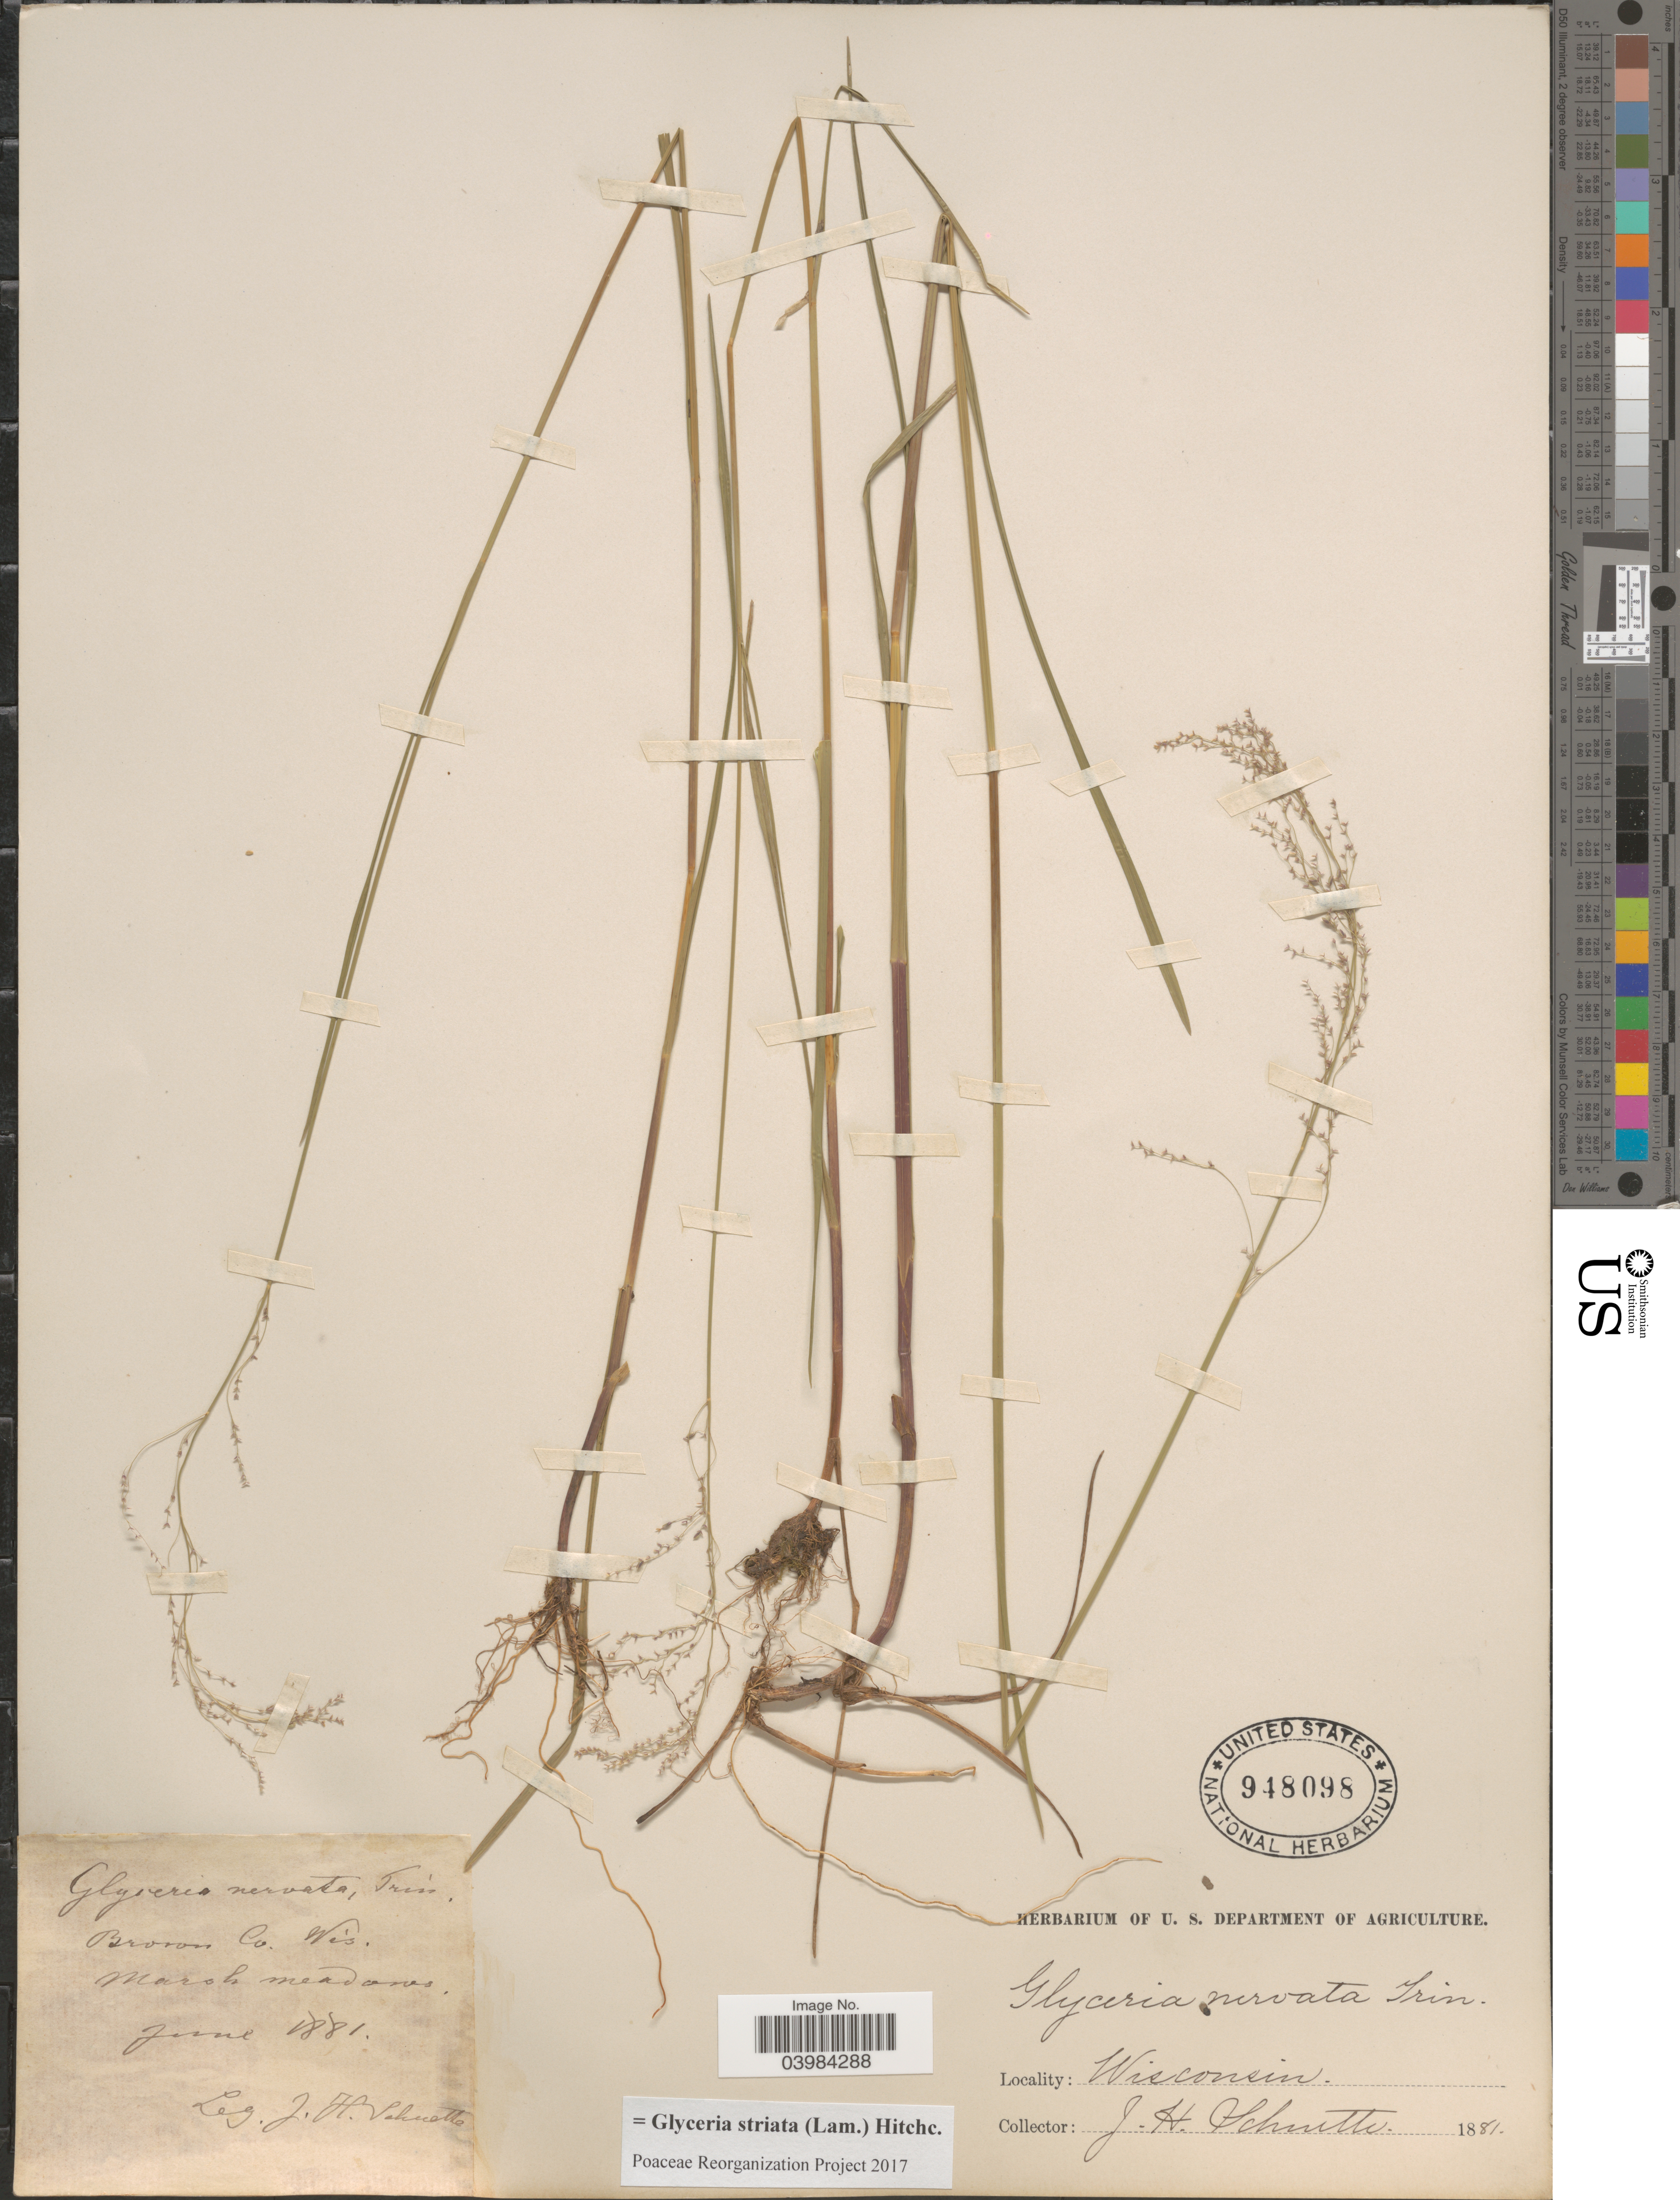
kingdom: Plantae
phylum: Tracheophyta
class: Liliopsida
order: Poales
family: Poaceae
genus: Glyceria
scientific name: Glyceria striata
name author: (Lam.) Hitchc.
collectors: J. H. Schuette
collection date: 1881-06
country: United States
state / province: Wisconsin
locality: Brown Co.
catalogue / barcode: US 948098